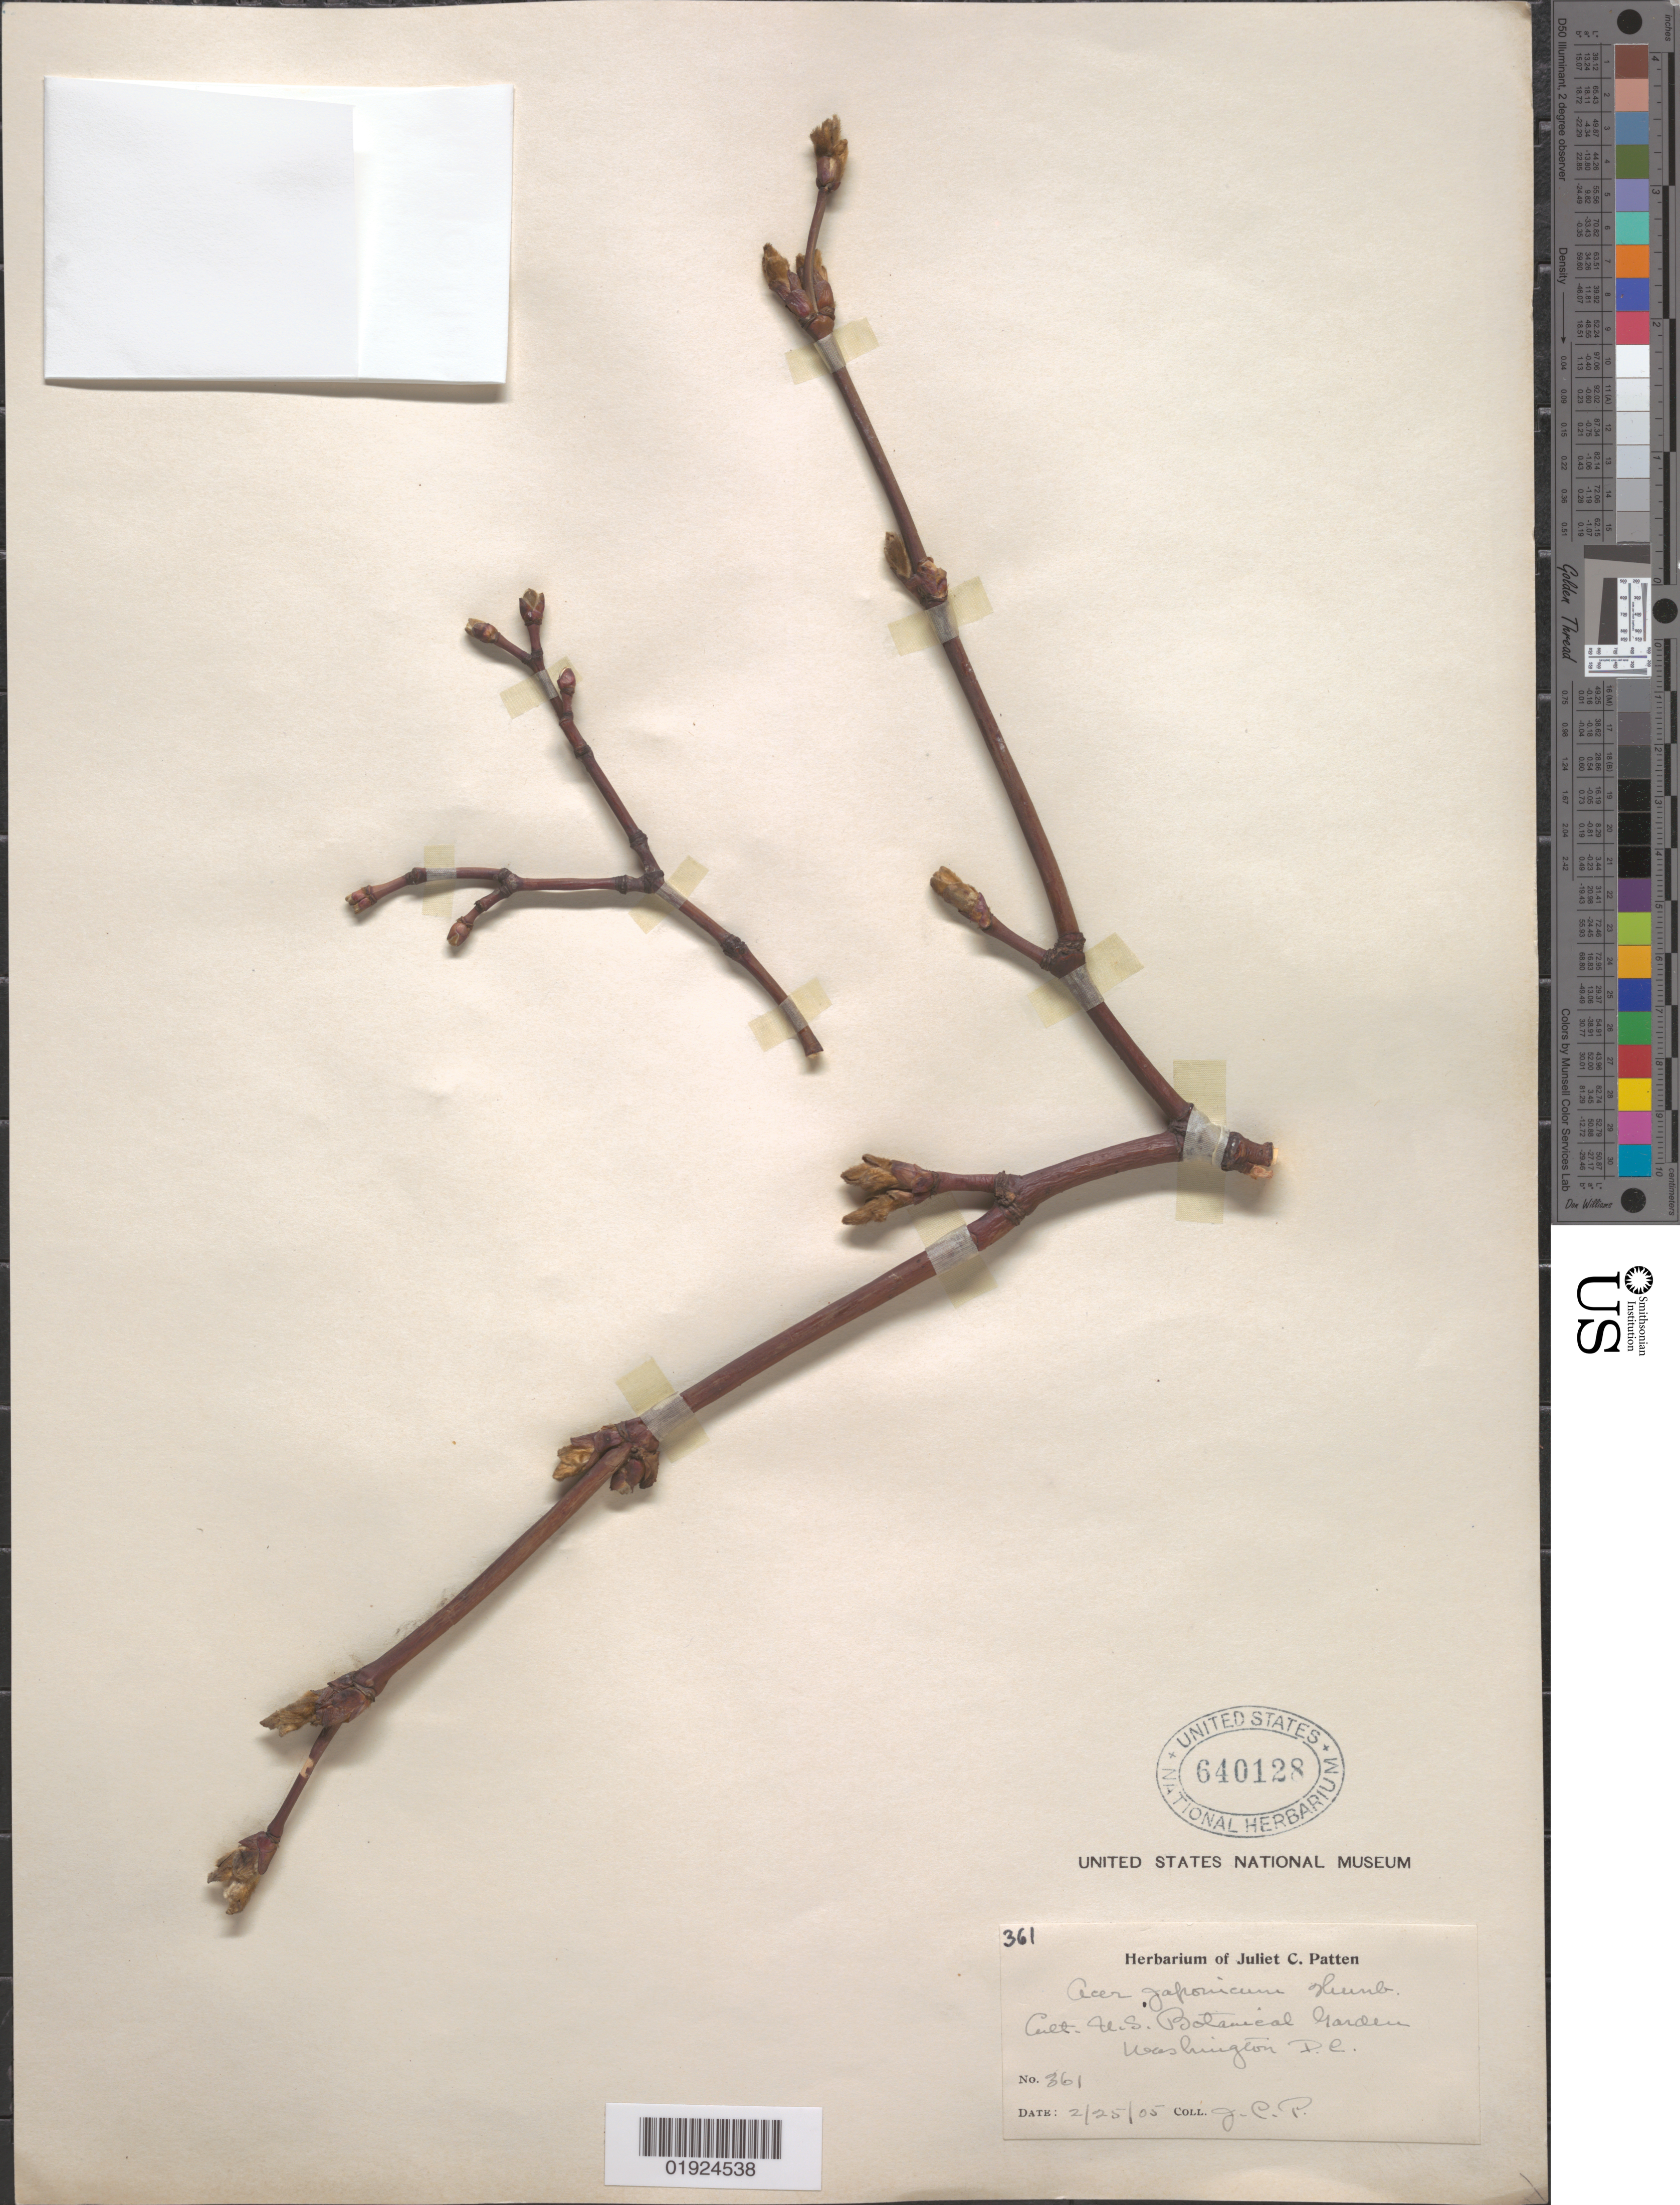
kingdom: Plantae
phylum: Tracheophyta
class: Magnoliopsida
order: Sapindales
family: Sapindaceae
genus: Acer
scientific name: Acer japonicum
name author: Thunb.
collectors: J. Patten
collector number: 361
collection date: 1905-02-25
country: United States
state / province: District of Columbia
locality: U.S. Botanical Gardens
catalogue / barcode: US 640128